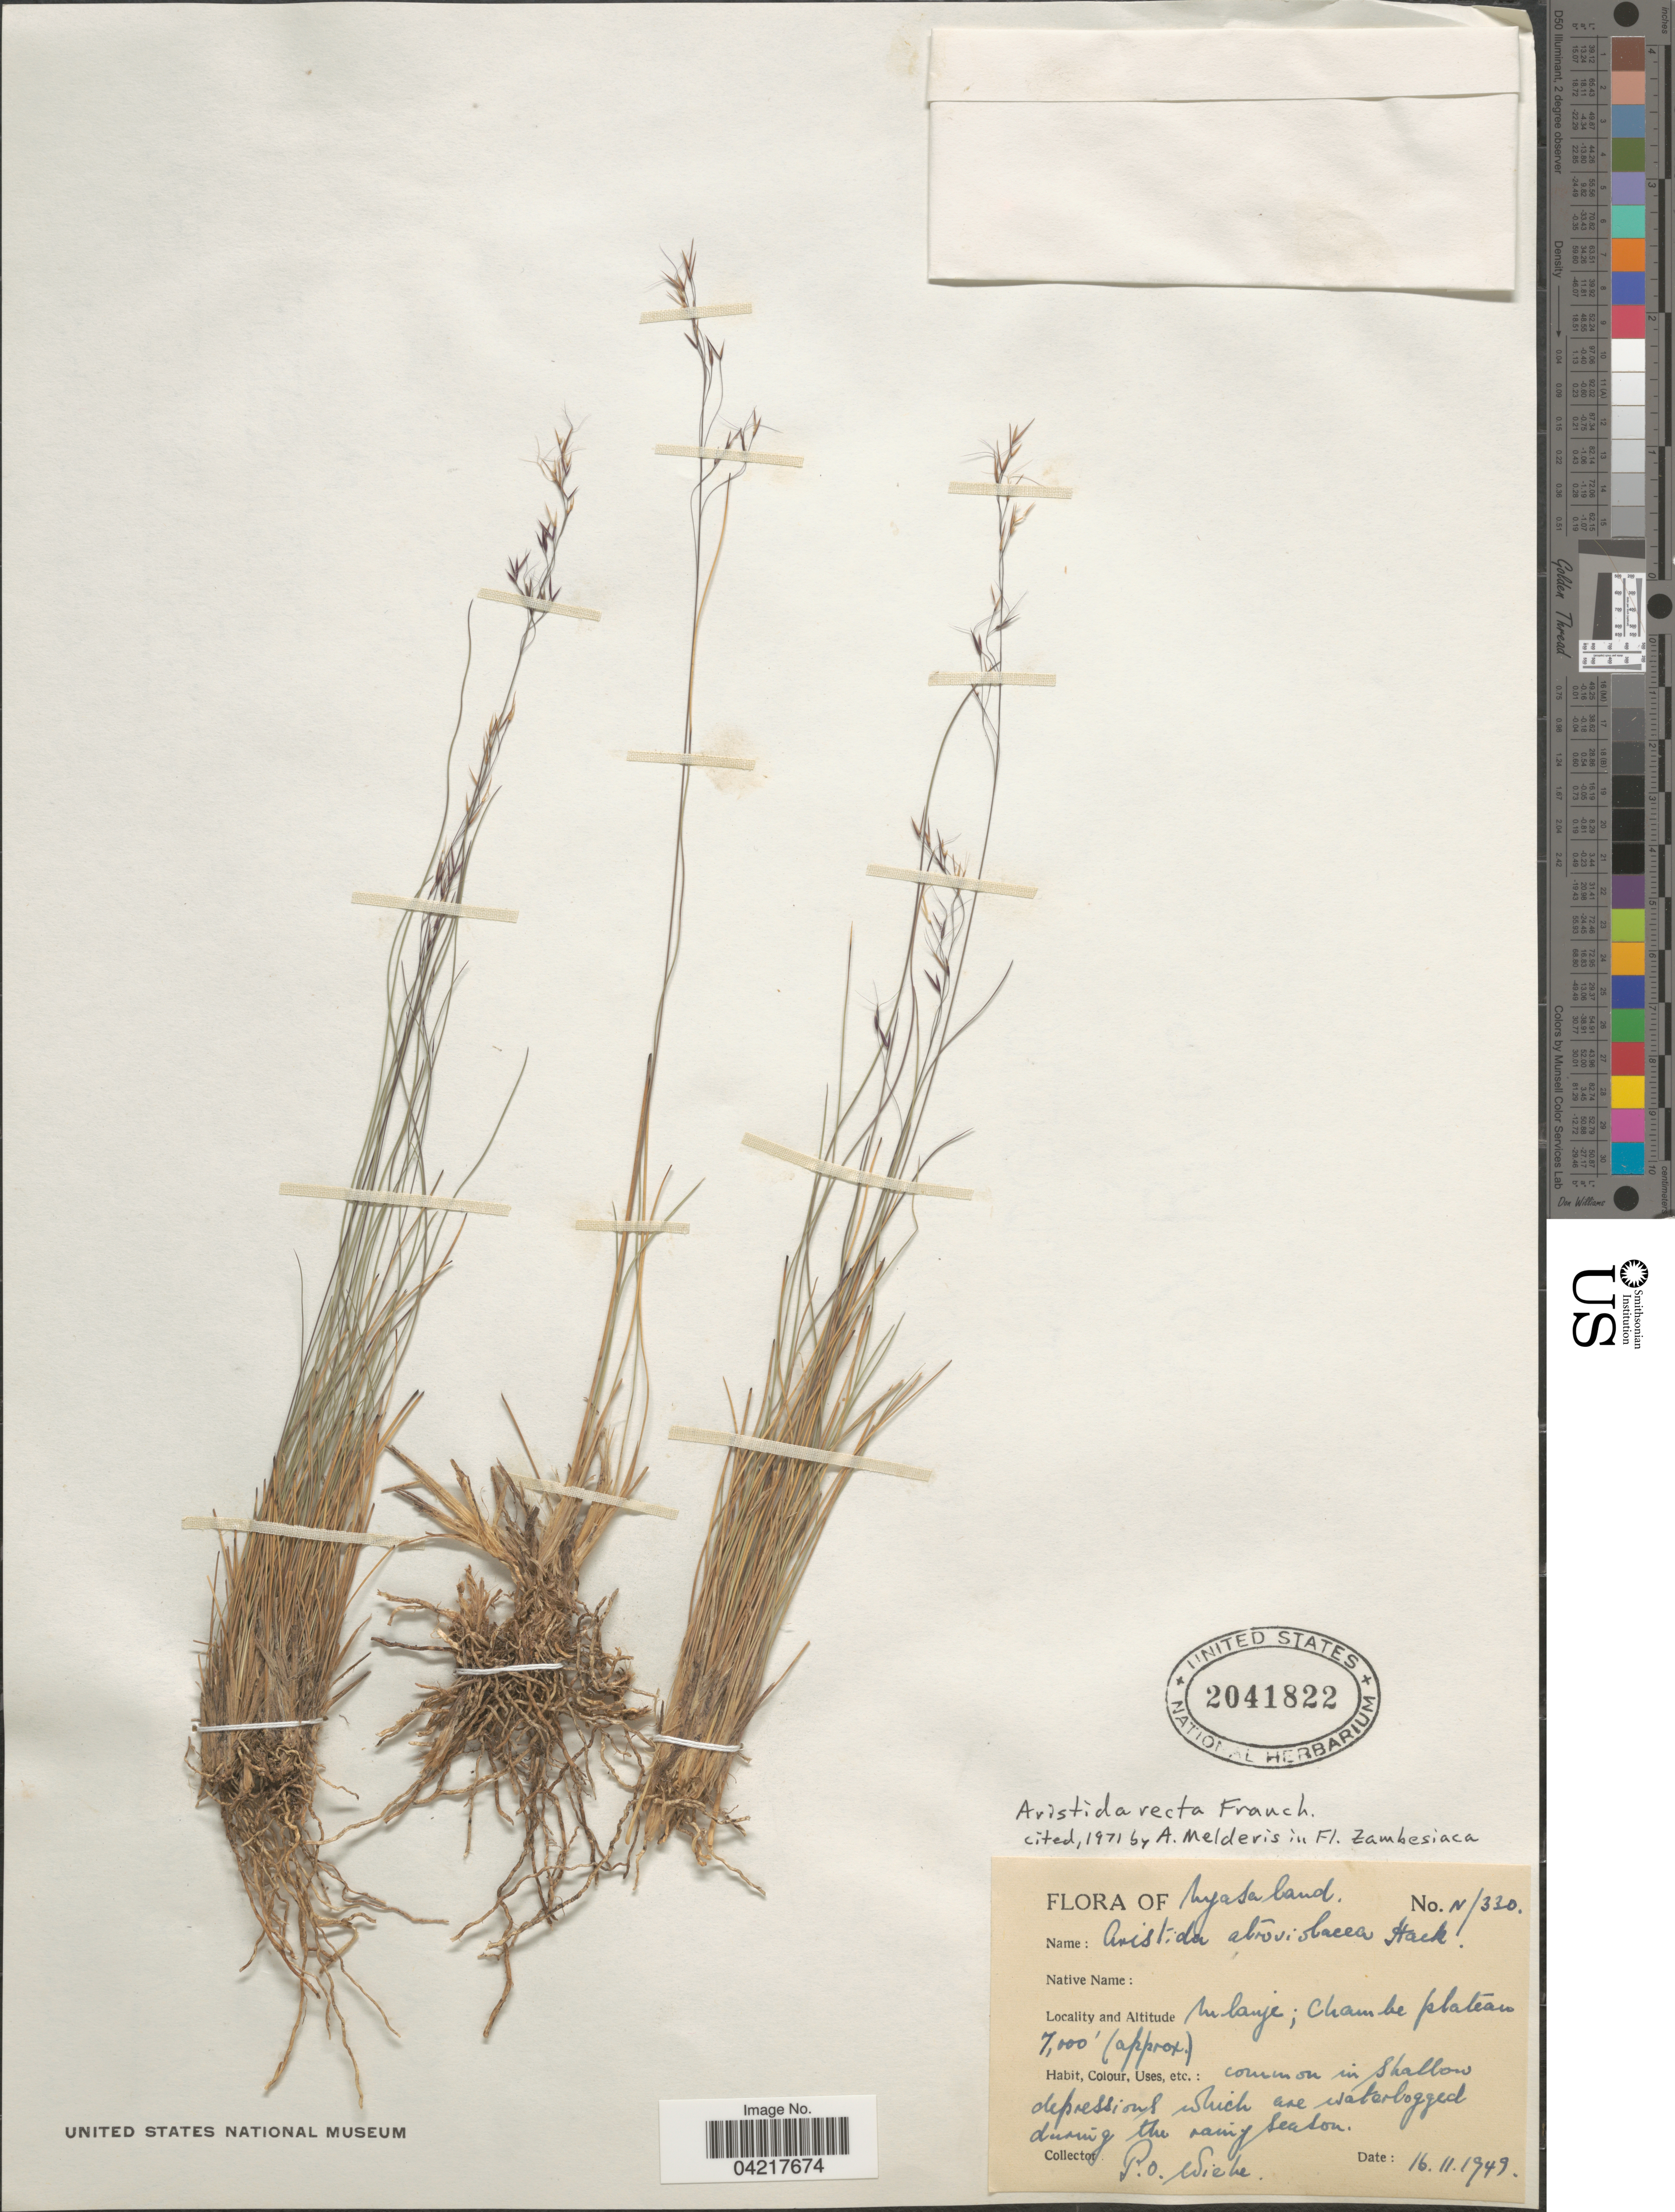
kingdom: Plantae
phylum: Tracheophyta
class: Liliopsida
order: Poales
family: Poaceae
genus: Aristida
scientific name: Aristida recta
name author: Franch.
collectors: P. Wiehe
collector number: N/330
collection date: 1949-11-16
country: Malawi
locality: Nyasaland. Mlanje, Chambe plateau.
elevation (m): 2134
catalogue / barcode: US 2041822